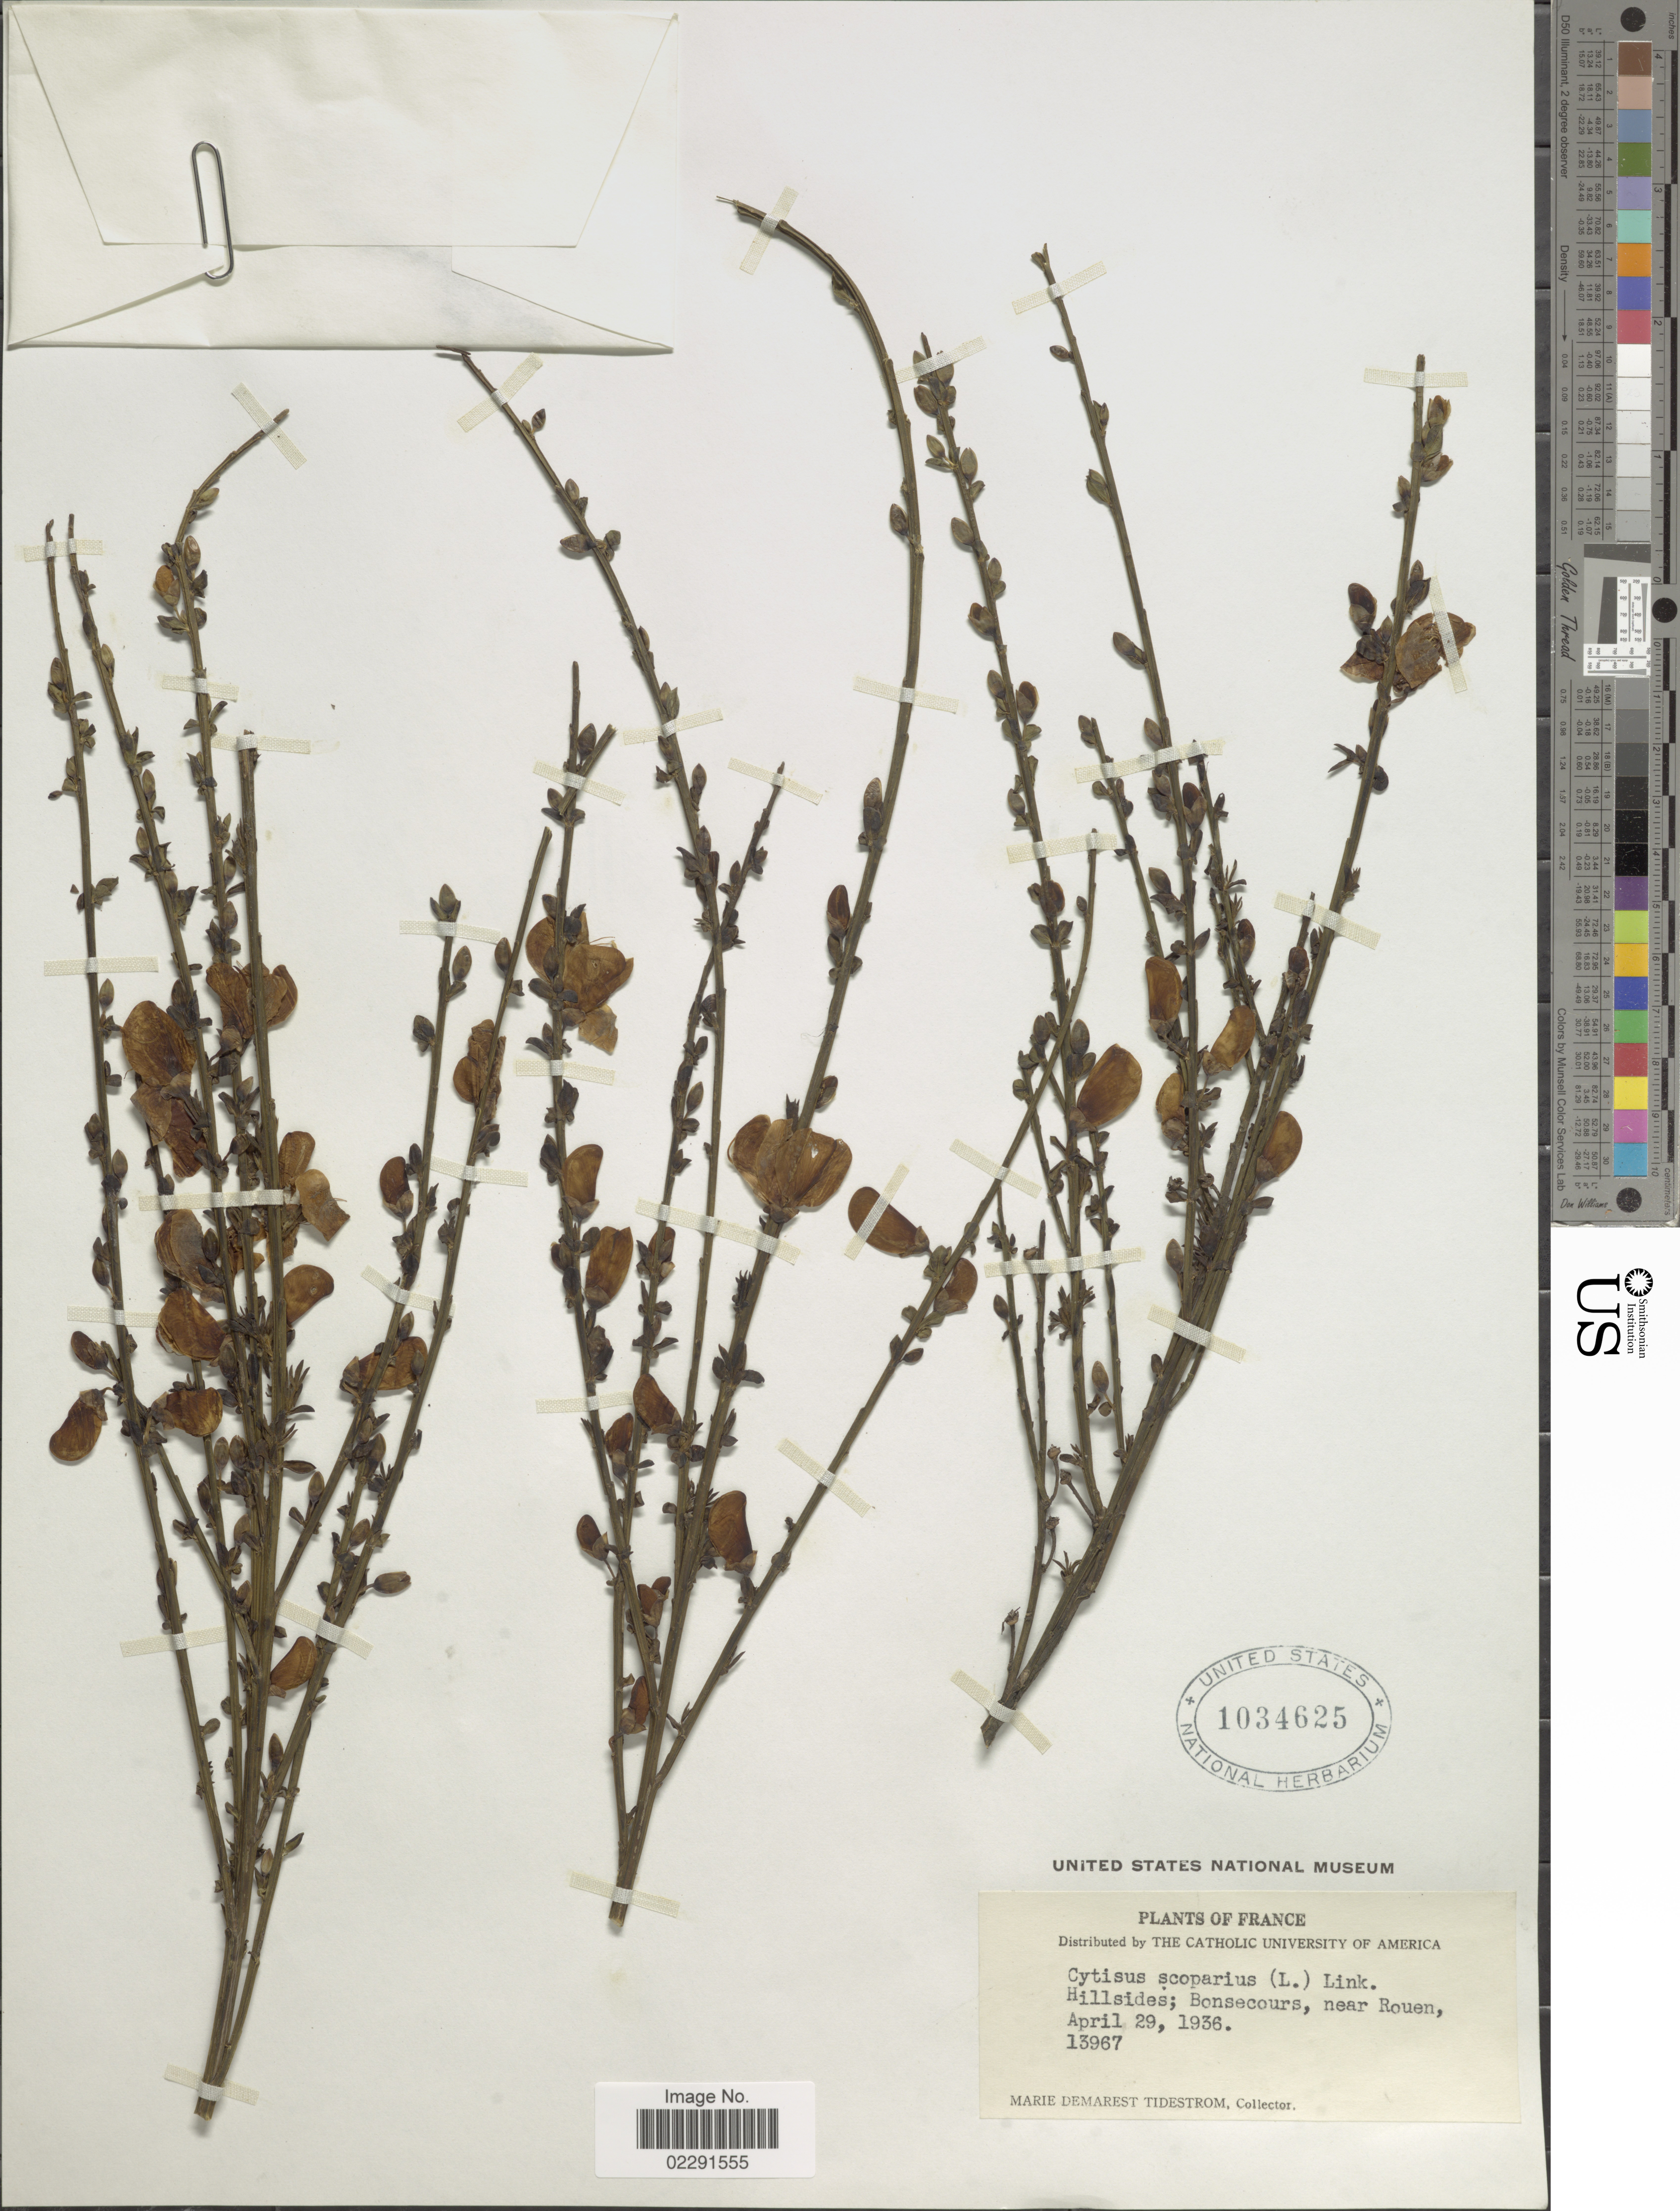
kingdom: Plantae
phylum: Tracheophyta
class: Magnoliopsida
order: Fabales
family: Fabaceae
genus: Cytisus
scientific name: Cytisus scoparius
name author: (L.) Link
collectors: M. Tidestrom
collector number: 13967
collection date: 1936-04-29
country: France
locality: Hillsides; Bonsecours, near Rouen.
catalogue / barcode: US 1034625